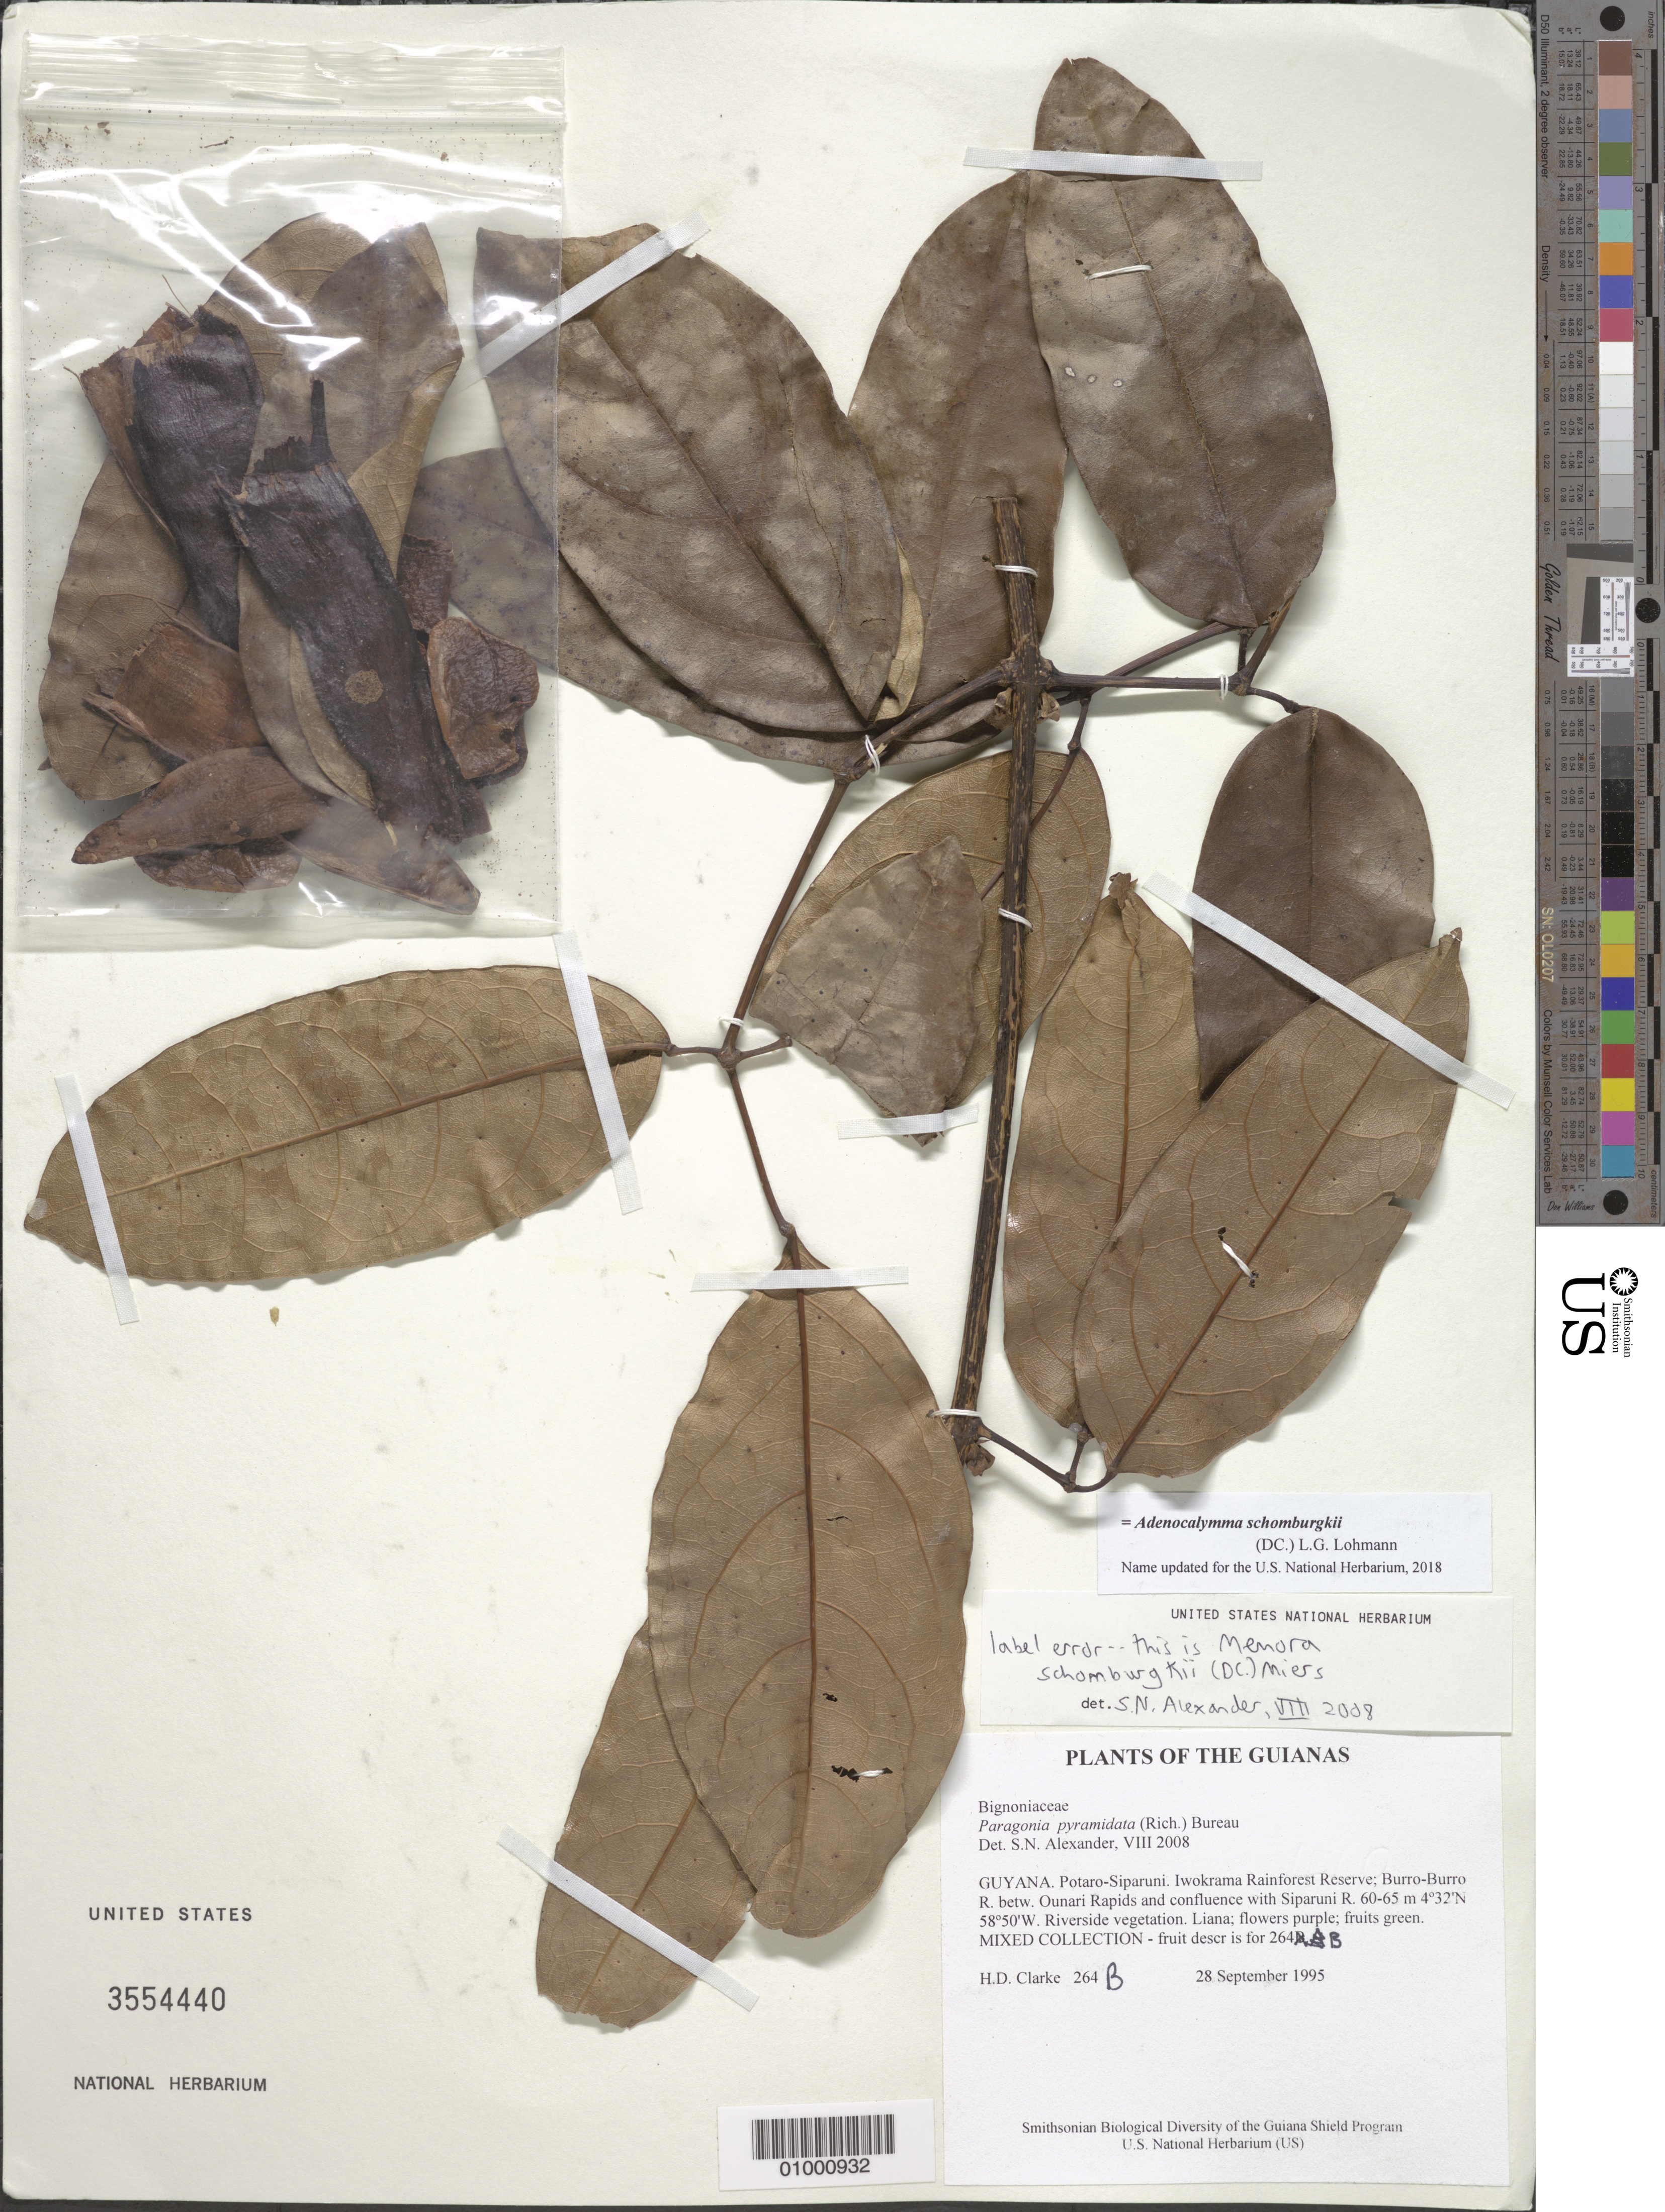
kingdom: Plantae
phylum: Tracheophyta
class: Magnoliopsida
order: Lamiales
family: Bignoniaceae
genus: Adenocalymma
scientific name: Adenocalymma schomburgkii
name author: (DC.) L.G. Lohmann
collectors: H. D. Clarke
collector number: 264 B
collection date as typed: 28 September 1995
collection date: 1995-09-28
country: Guyana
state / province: Potaro-Siparuni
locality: Iwokrama Rainforest Reserve; Burro-Burro R. betw. Dunari Rapids and confluence with Siparuni R.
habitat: Riverside vegetation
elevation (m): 60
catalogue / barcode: US 3554440